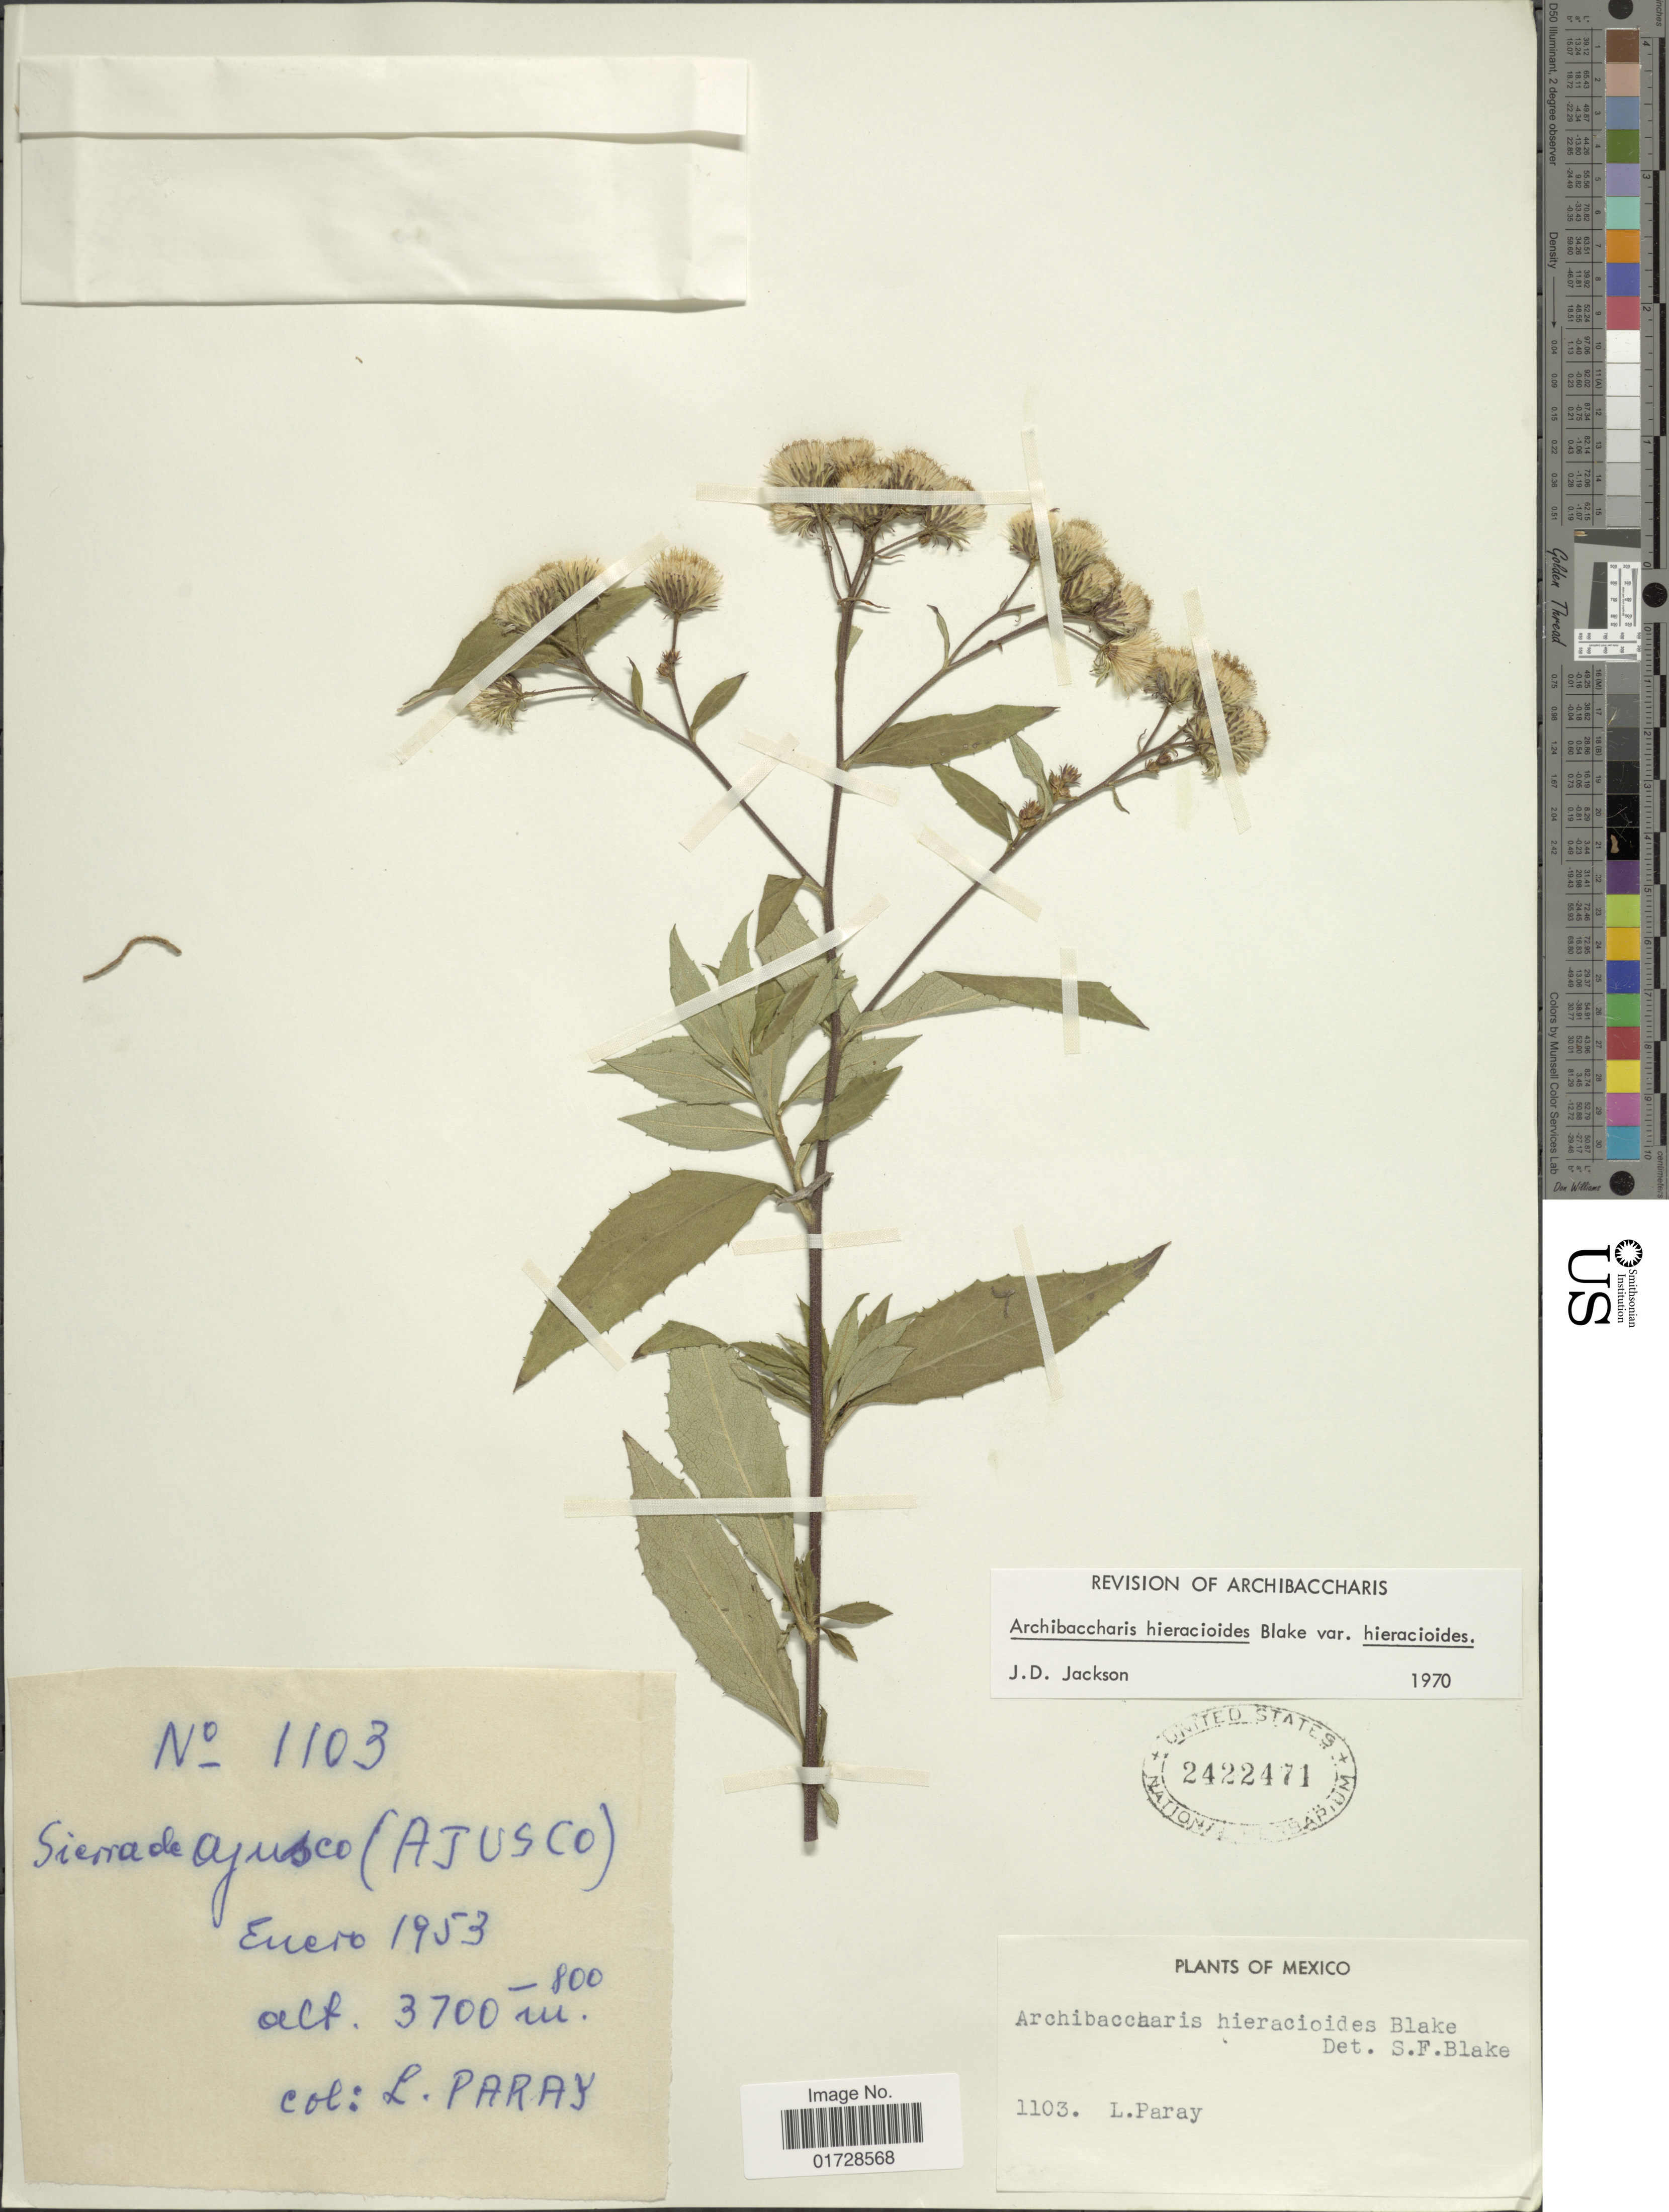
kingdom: Plantae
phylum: Tracheophyta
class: Magnoliopsida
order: Asterales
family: Asteraceae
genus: Archibaccharis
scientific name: Archibaccharis hieracioides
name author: (S.F. Blake) S.F. Blake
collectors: L. Paray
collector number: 1103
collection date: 1953-01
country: Mexico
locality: Sierra de Ajusco (Ajusco)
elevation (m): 800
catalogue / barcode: US 2422471